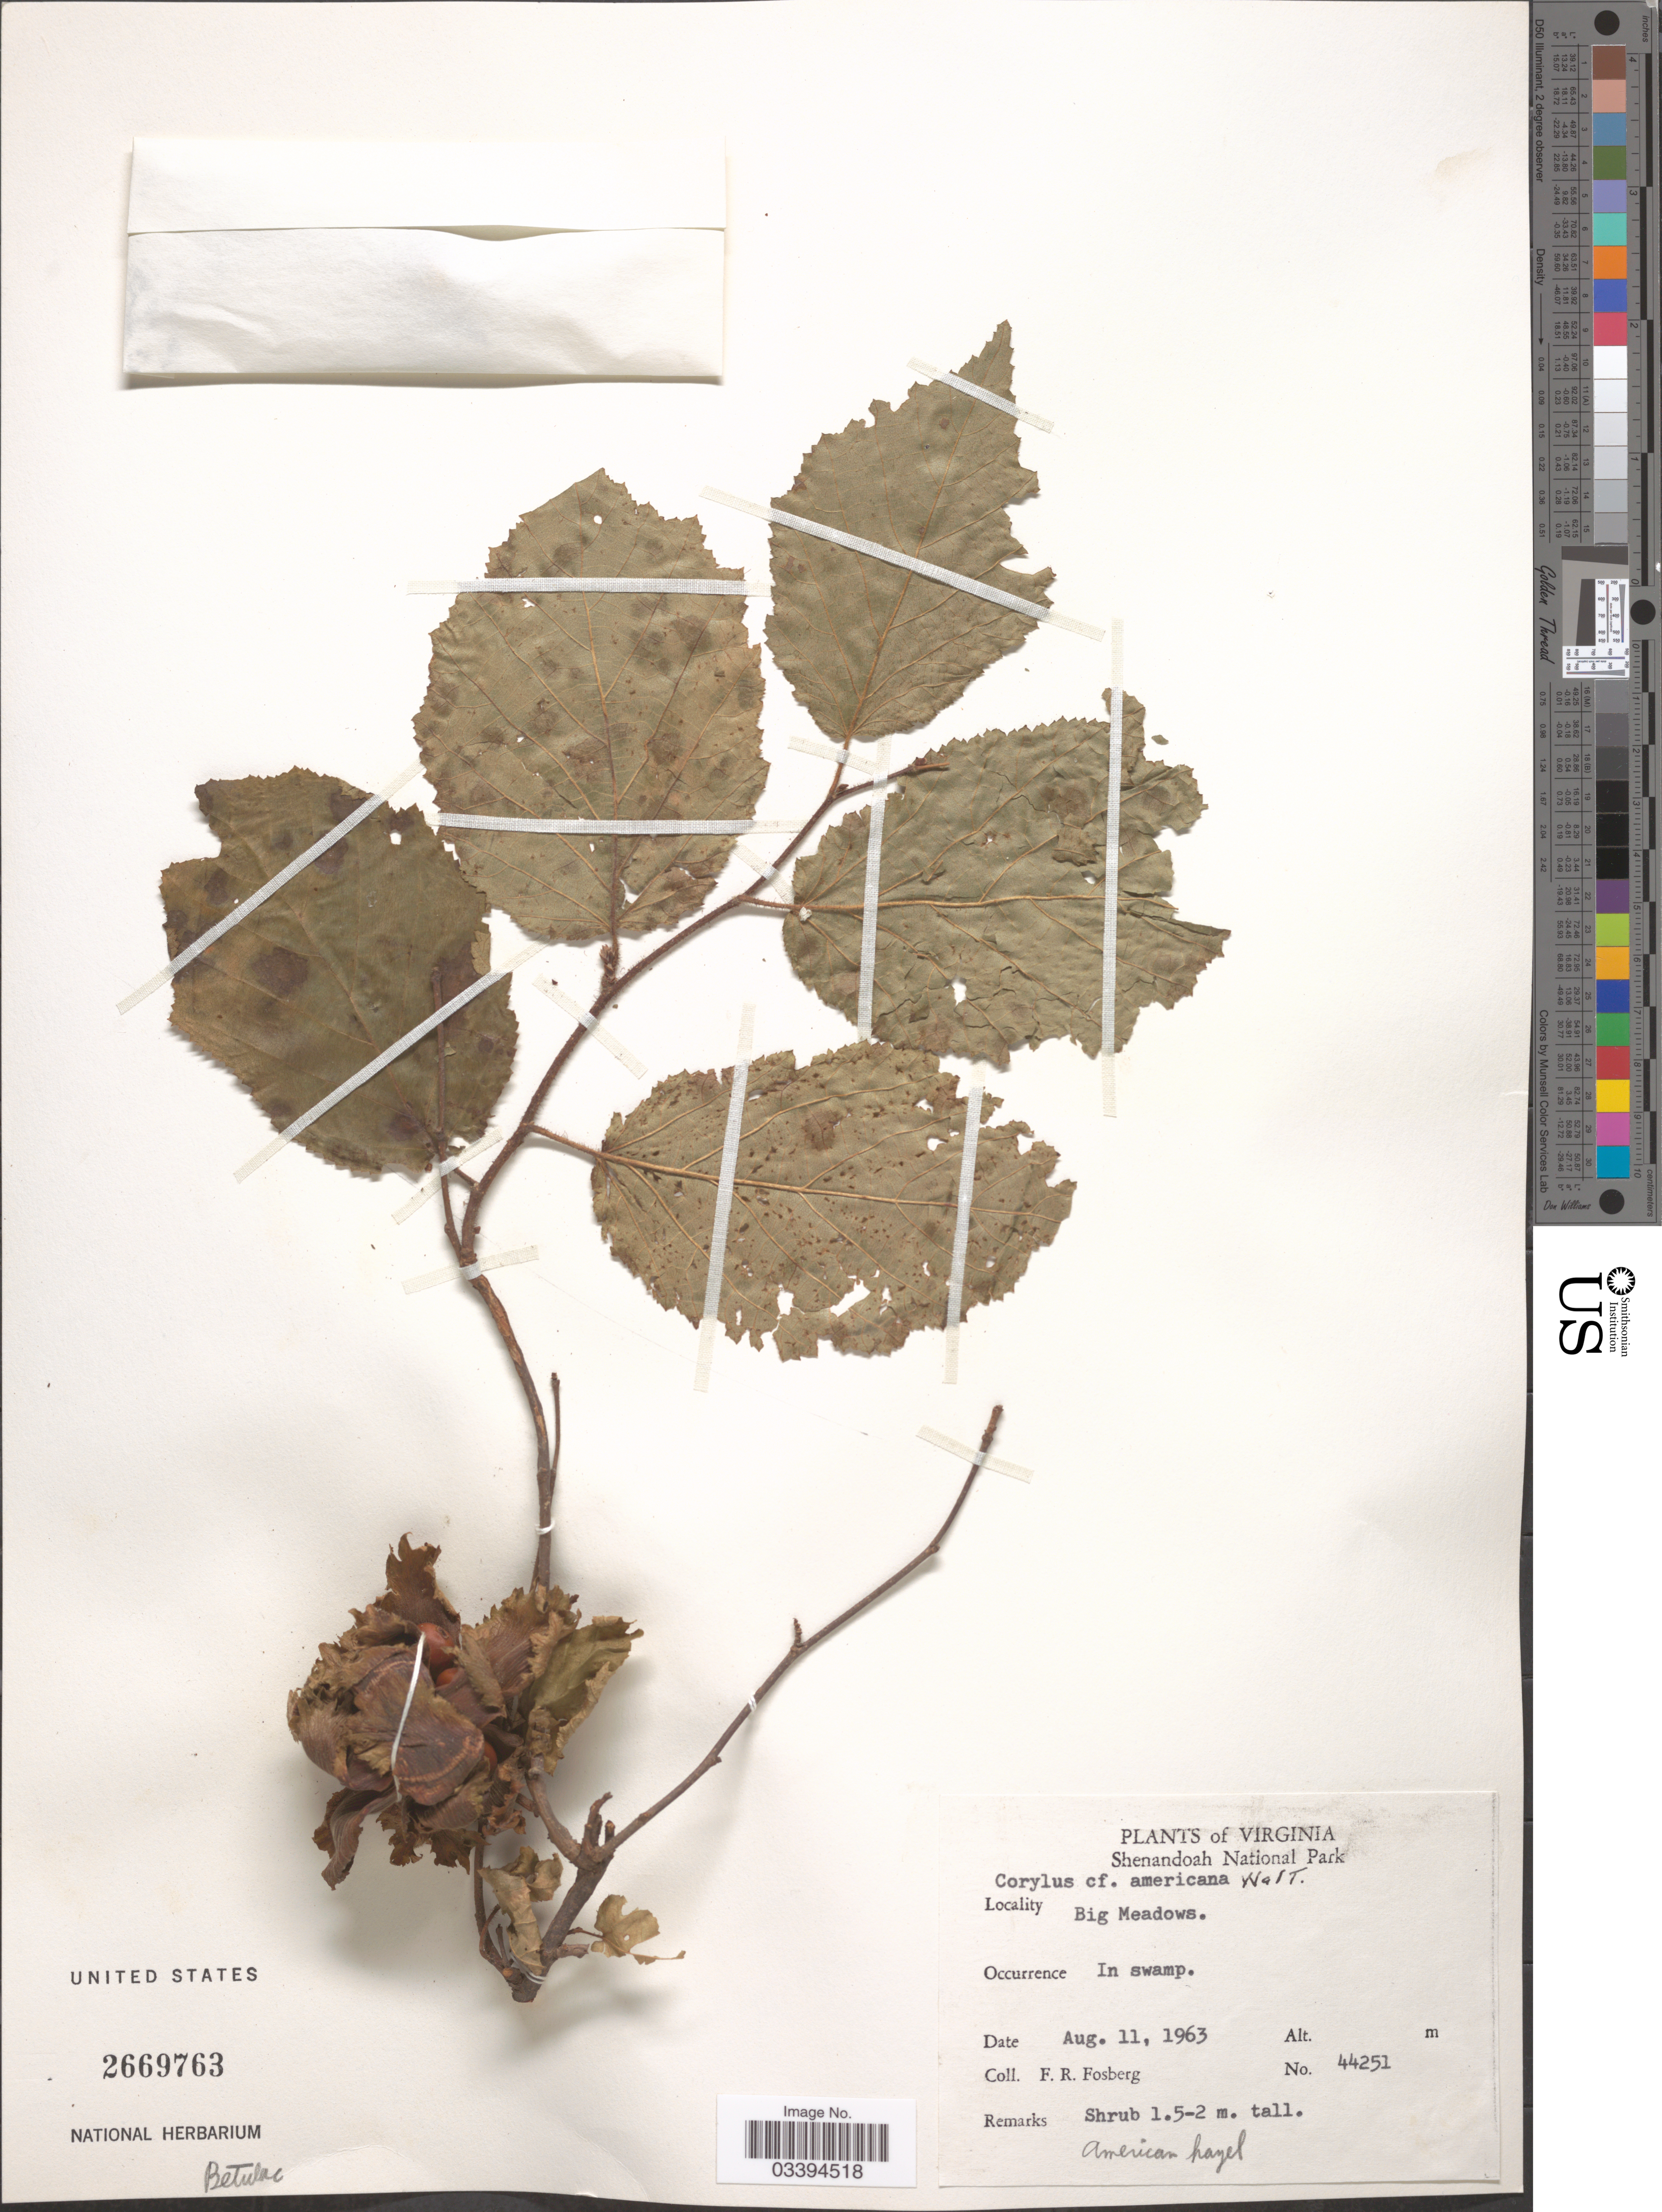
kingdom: Plantae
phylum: Tracheophyta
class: Magnoliopsida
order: Fagales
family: Betulaceae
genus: Corylus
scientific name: Corylus americana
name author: Walter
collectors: F. R. Fosberg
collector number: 44251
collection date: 1963-08-11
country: United States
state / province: Virginia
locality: Shenandoah National Park. Big Meadows.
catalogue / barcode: US 2669763